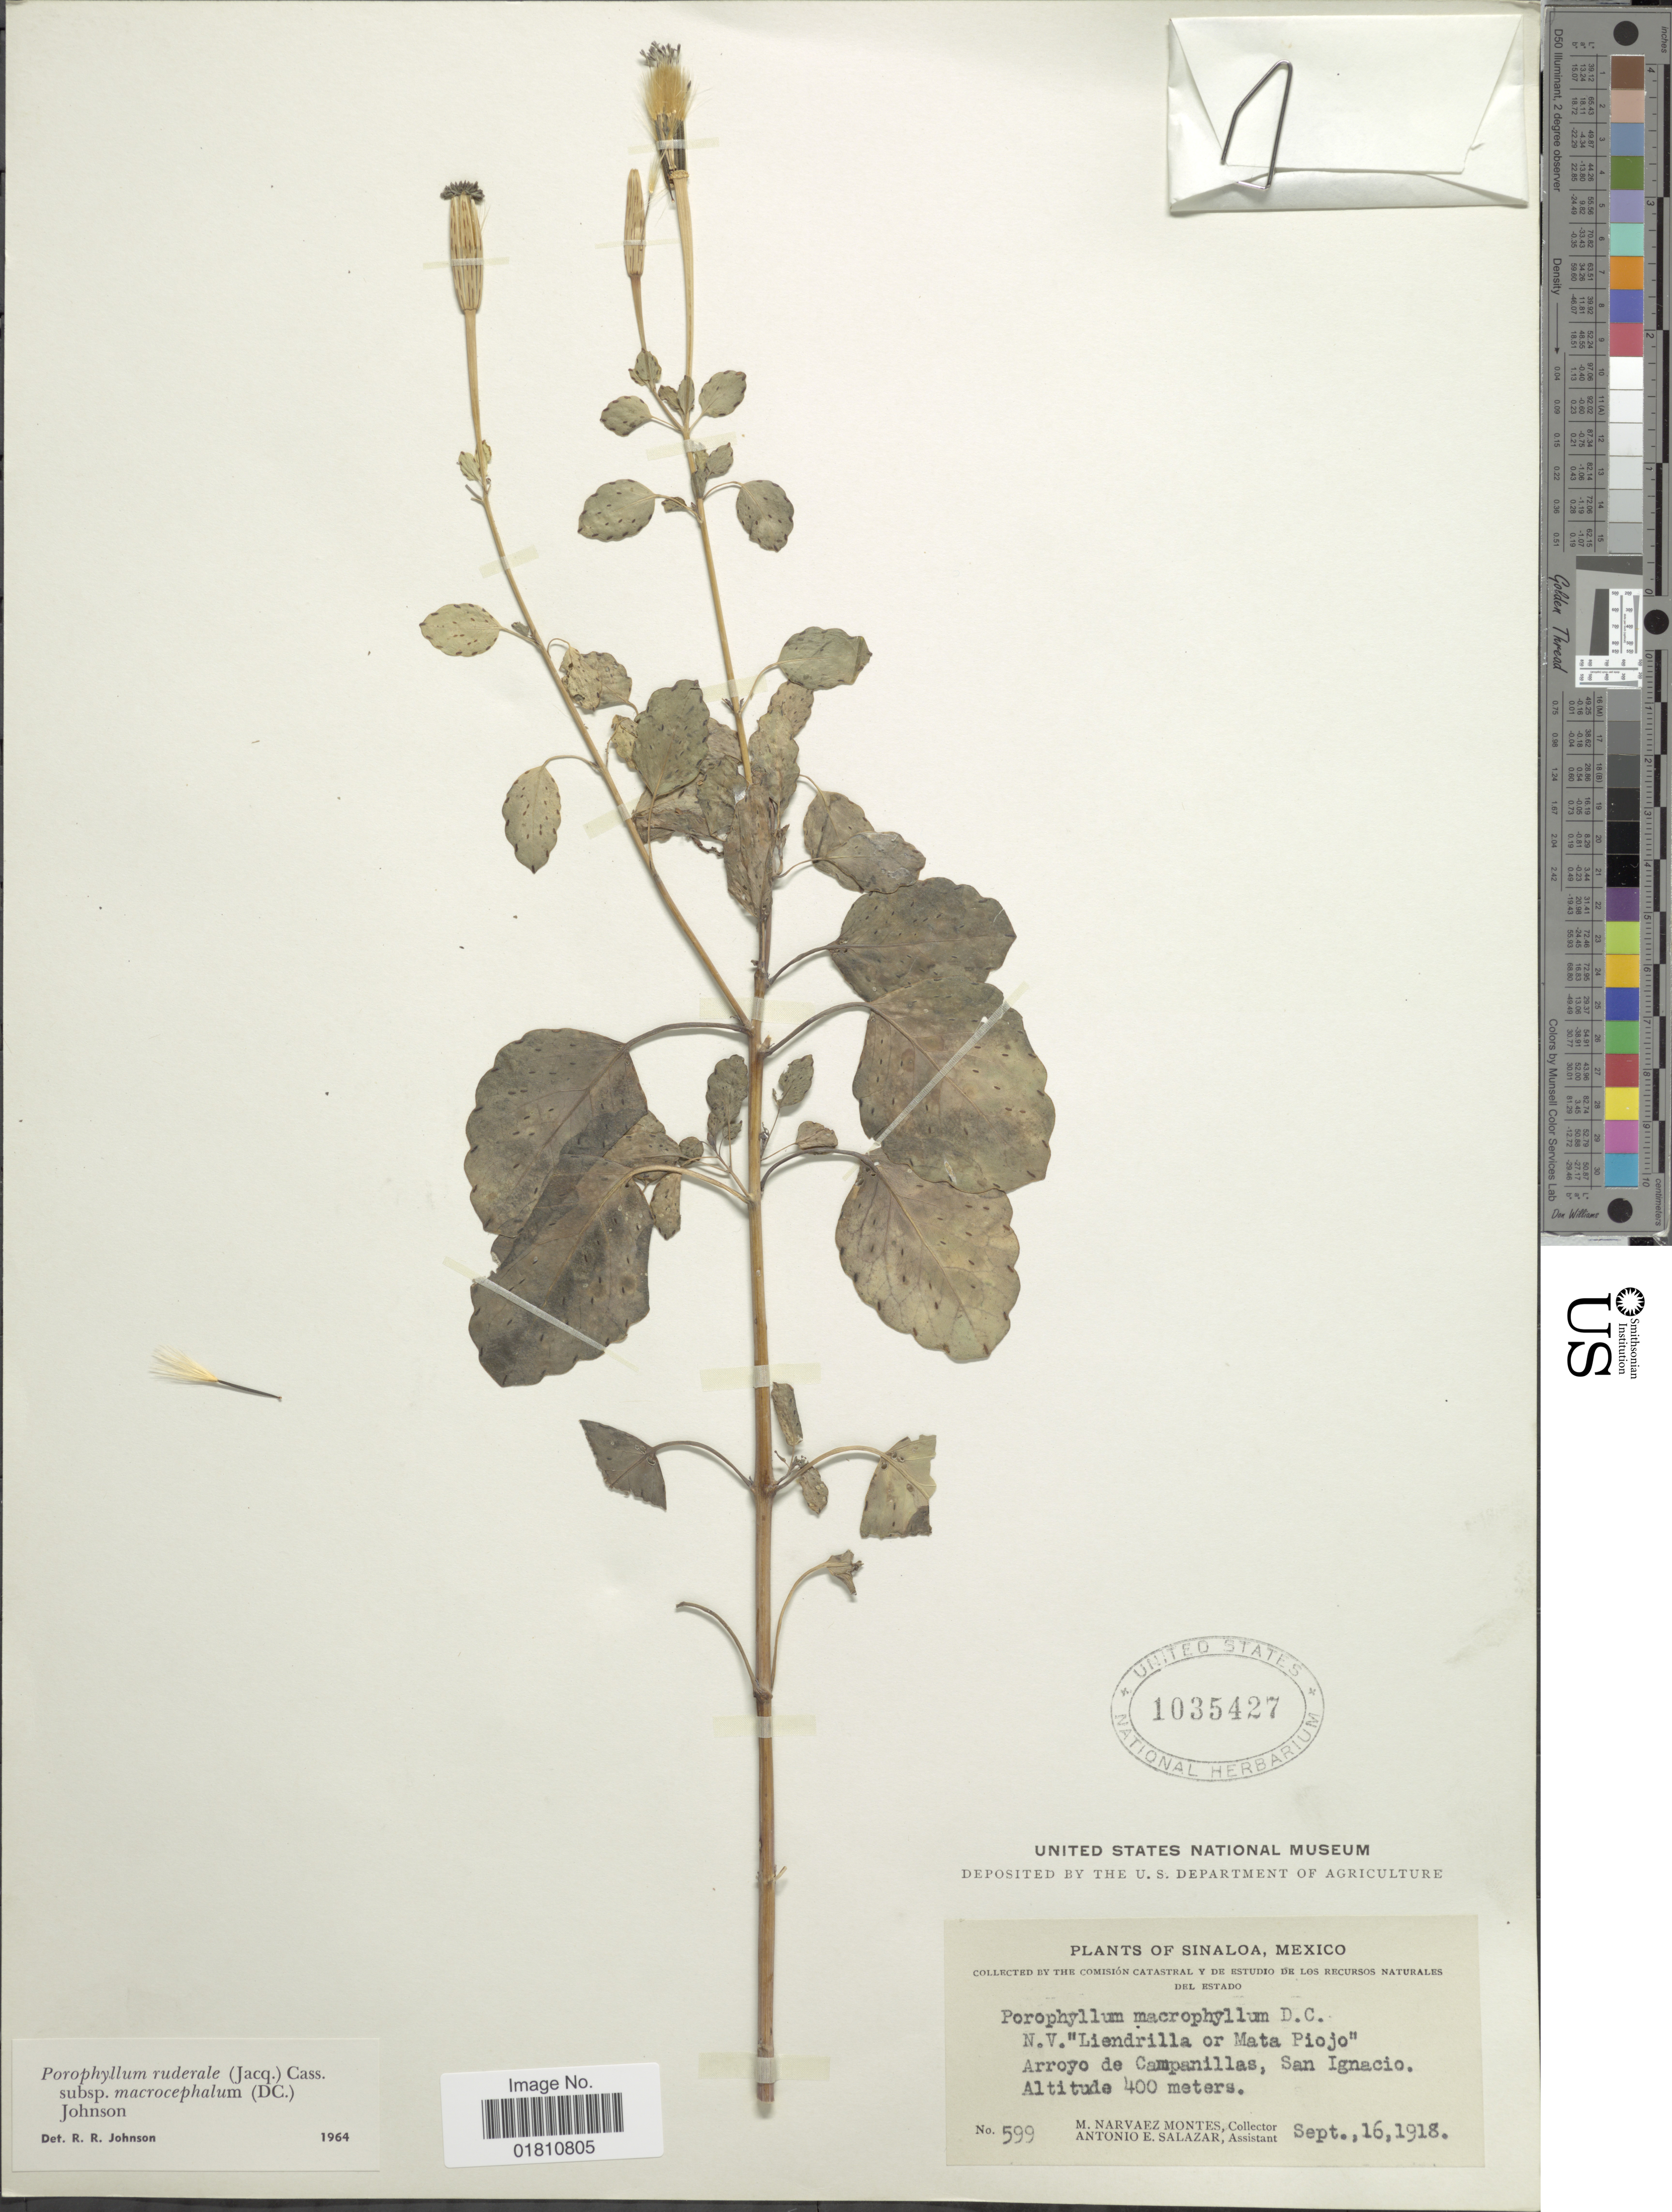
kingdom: Plantae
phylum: Tracheophyta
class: Magnoliopsida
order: Asterales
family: Asteraceae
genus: Porophyllum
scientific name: Porophyllum ruderale subsp. macrocephalum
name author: (DC.) R.R. Johnson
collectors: M. Narvaez-Montes & A. E. Salazar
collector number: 599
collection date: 1918-09-16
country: Mexico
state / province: Sinaloa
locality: N.V. "Liendrilla or Mata Piojo" Arroyo de Campanillas, San Ignacio.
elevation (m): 400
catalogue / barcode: US 1035427